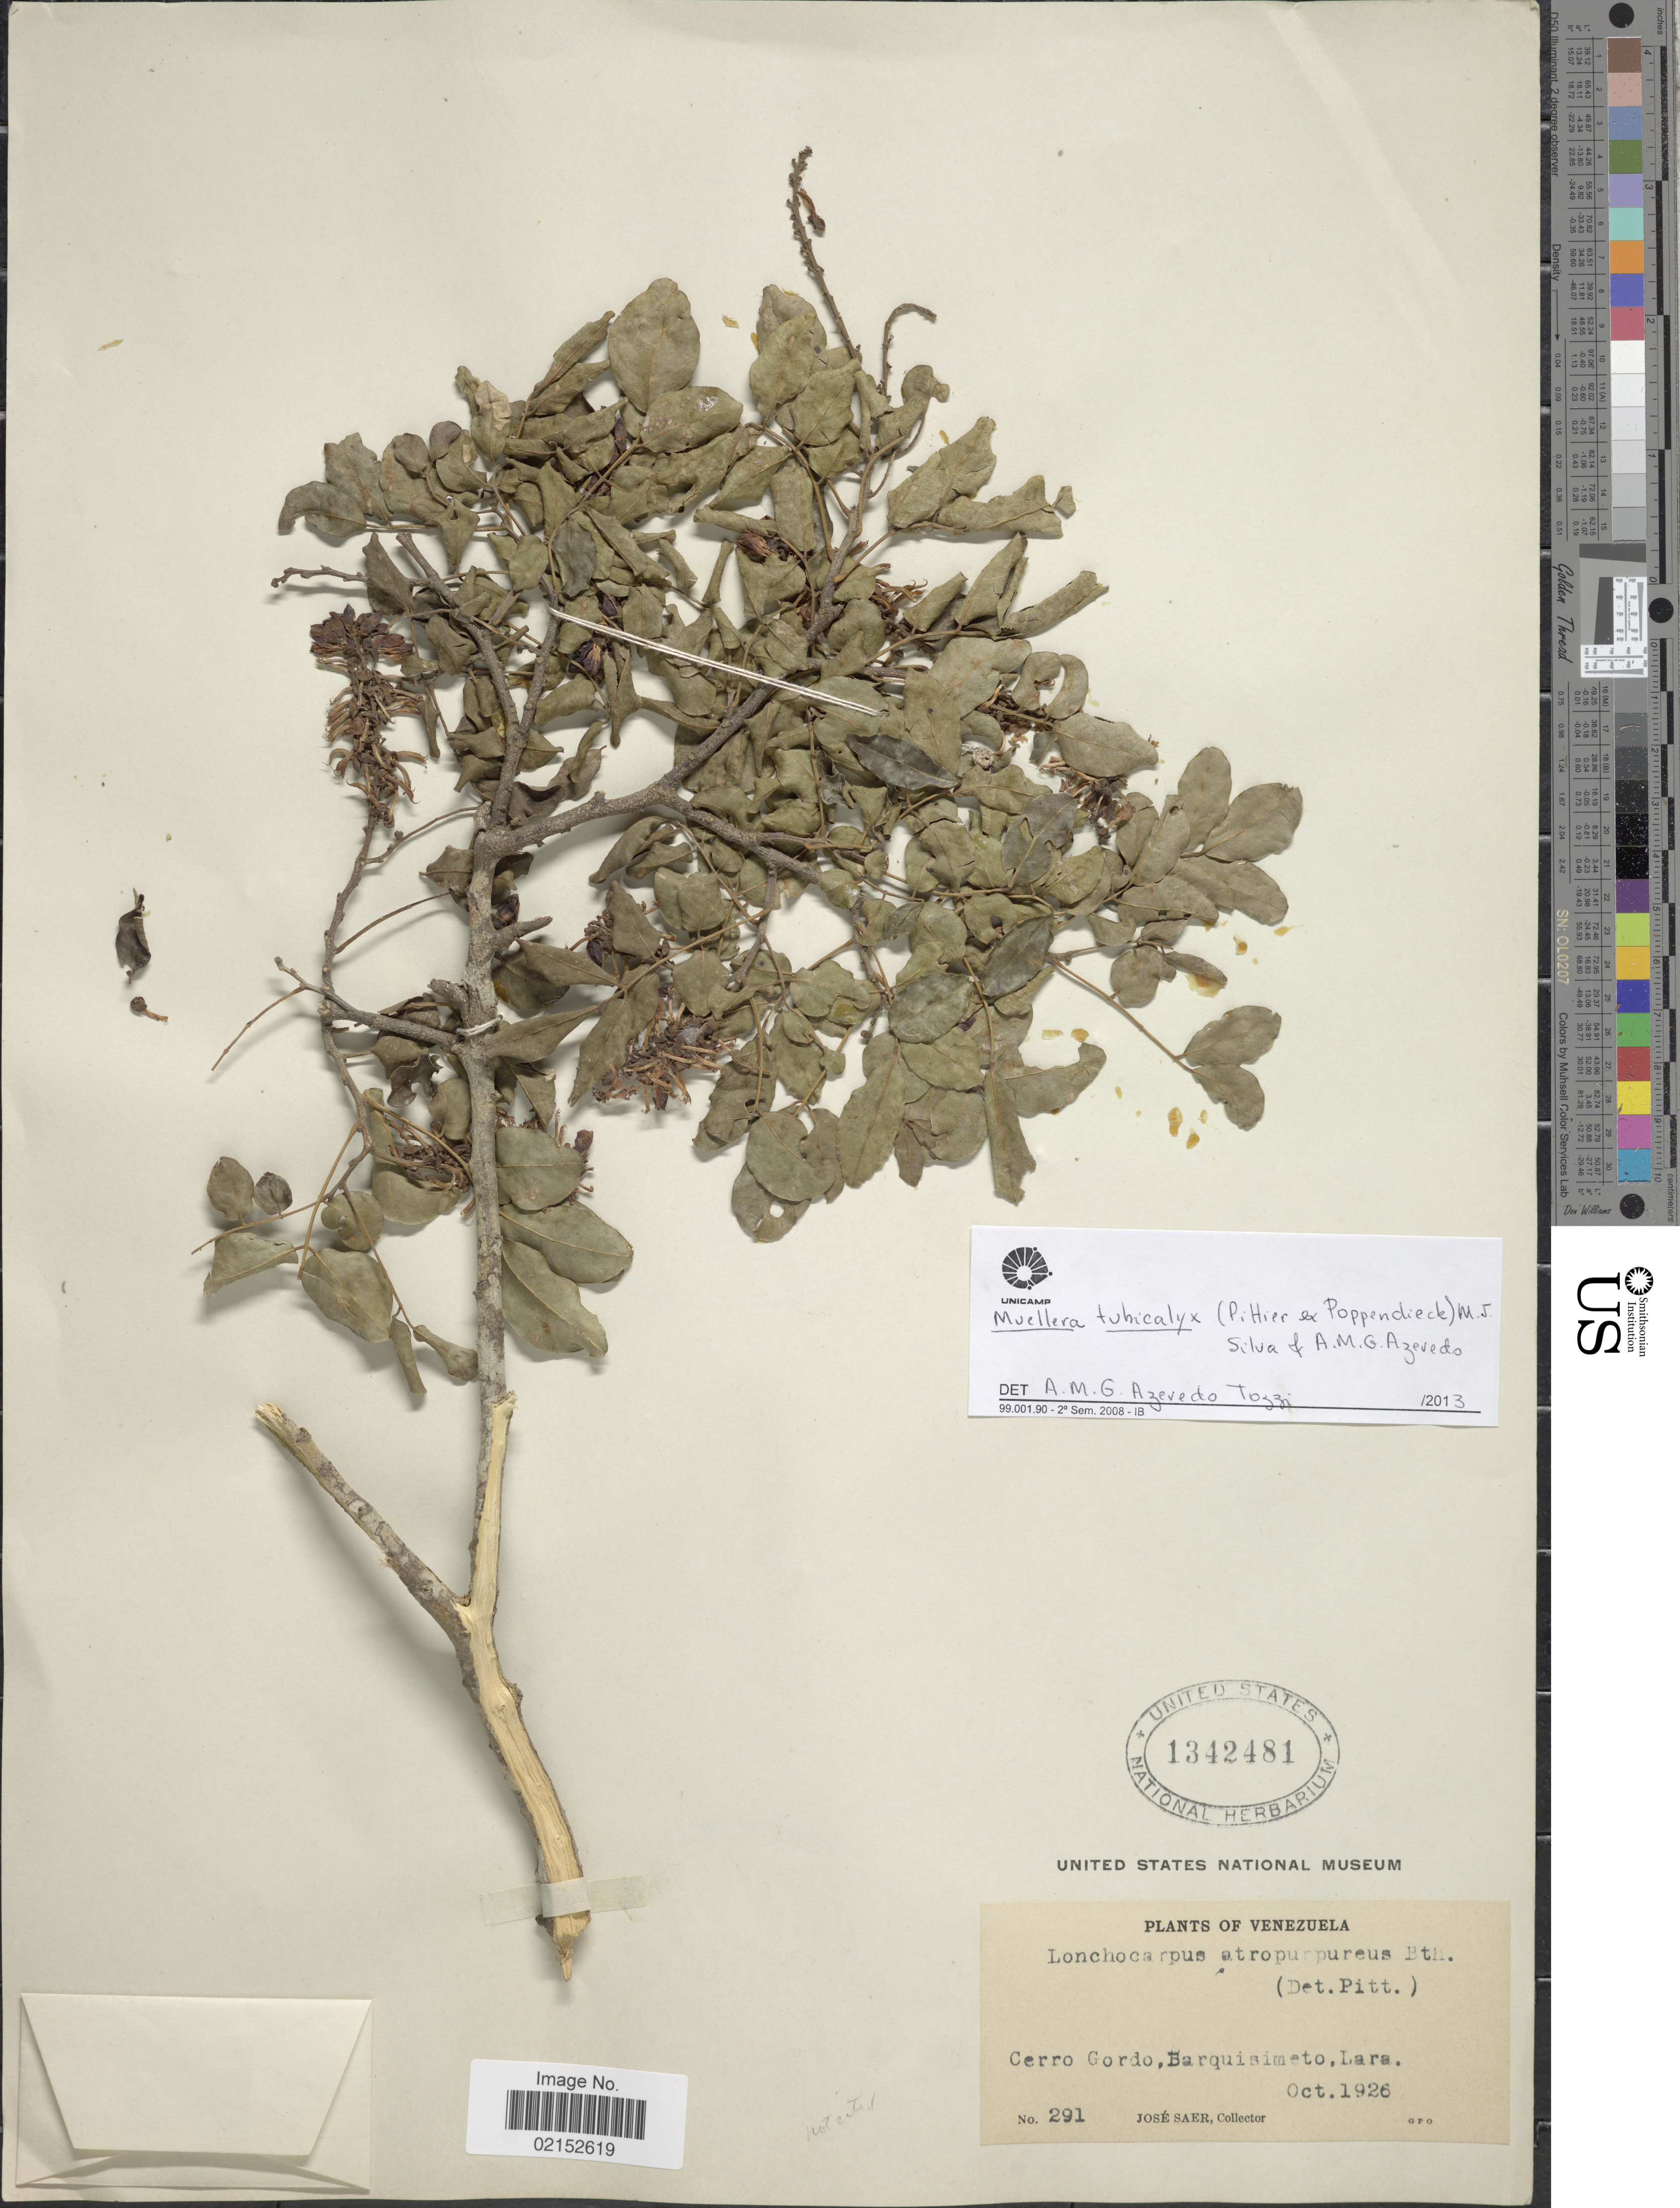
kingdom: Plantae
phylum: Tracheophyta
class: Magnoliopsida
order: Fabales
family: Fabaceae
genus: Muellera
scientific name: Muellera tubicalyx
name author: (Pittier ex Poppend.) M.J. Silva & A.M.G. Azevedo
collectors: J. Saer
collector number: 291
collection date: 1926-10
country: Venezuela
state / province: Lara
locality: Cerro Gordo, Barquisime to Lara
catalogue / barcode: US 1342481